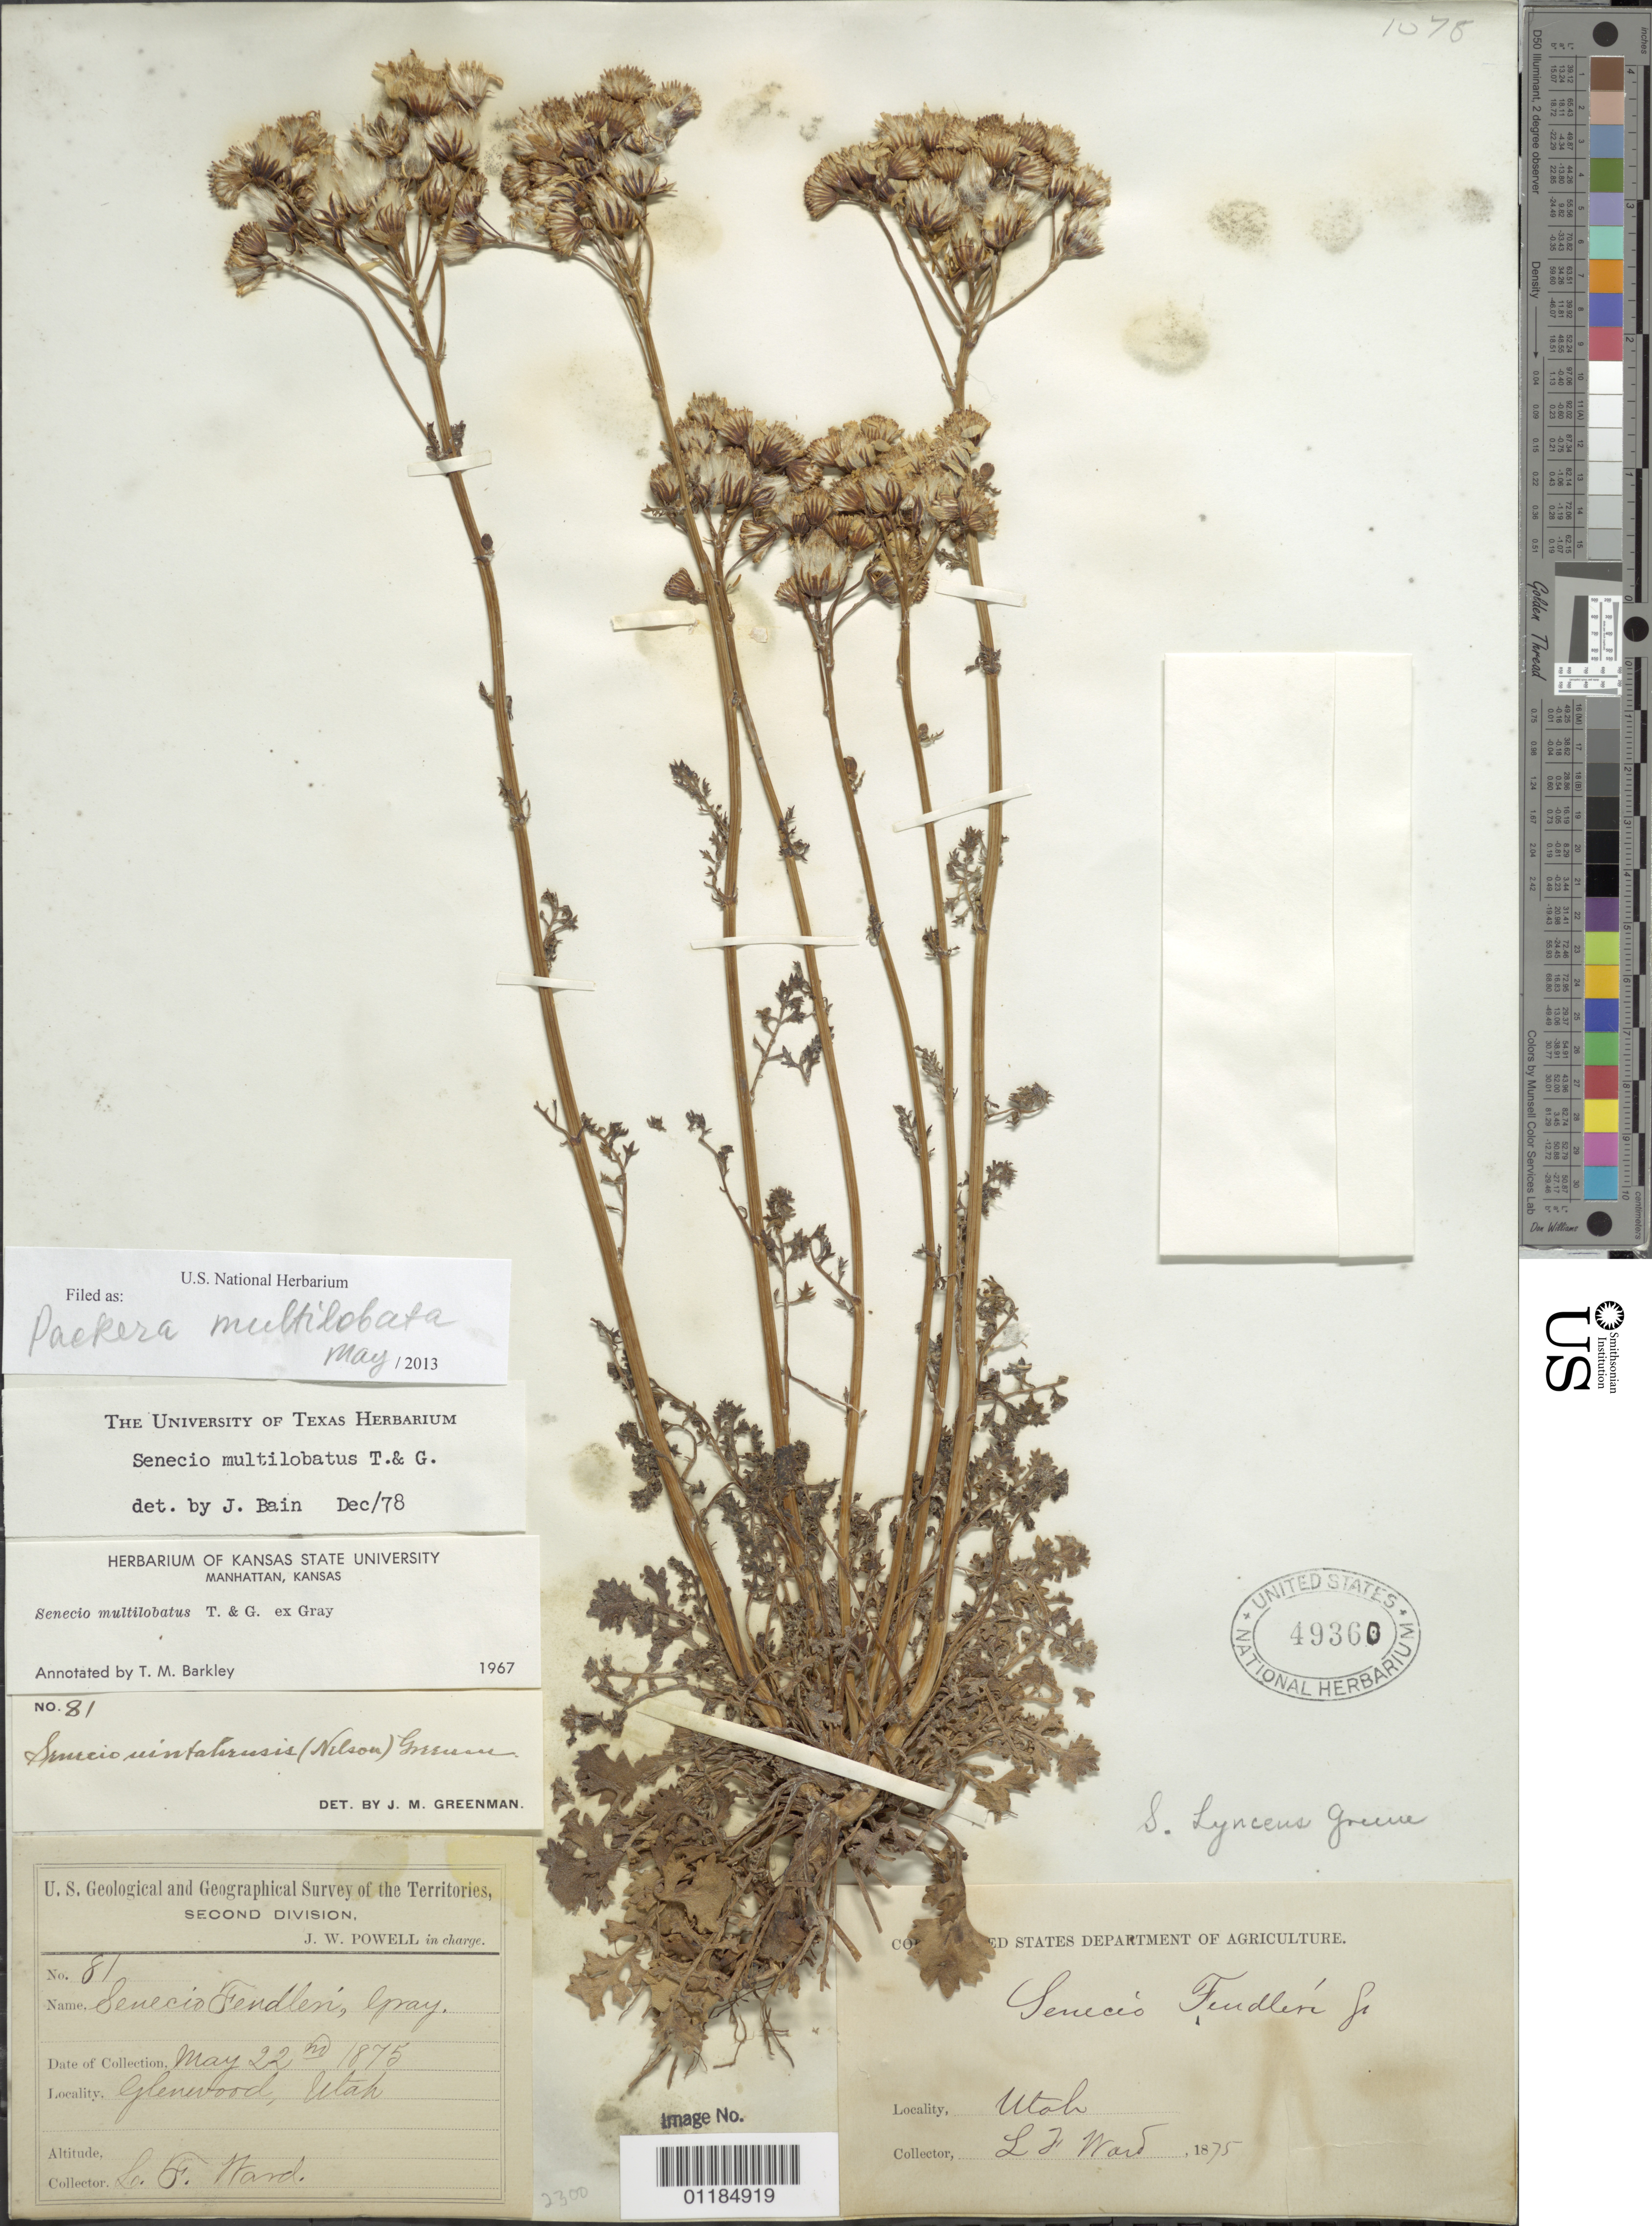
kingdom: Plantae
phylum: Tracheophyta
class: Magnoliopsida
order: Asterales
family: Asteraceae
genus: Packera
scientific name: Packera multilobata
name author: (Torr. & A. Gray) W.A. Weber & Á. Löve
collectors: L. F. Ward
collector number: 81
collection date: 1875-05-22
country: United States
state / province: Utah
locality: Glenwood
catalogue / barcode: US 49360